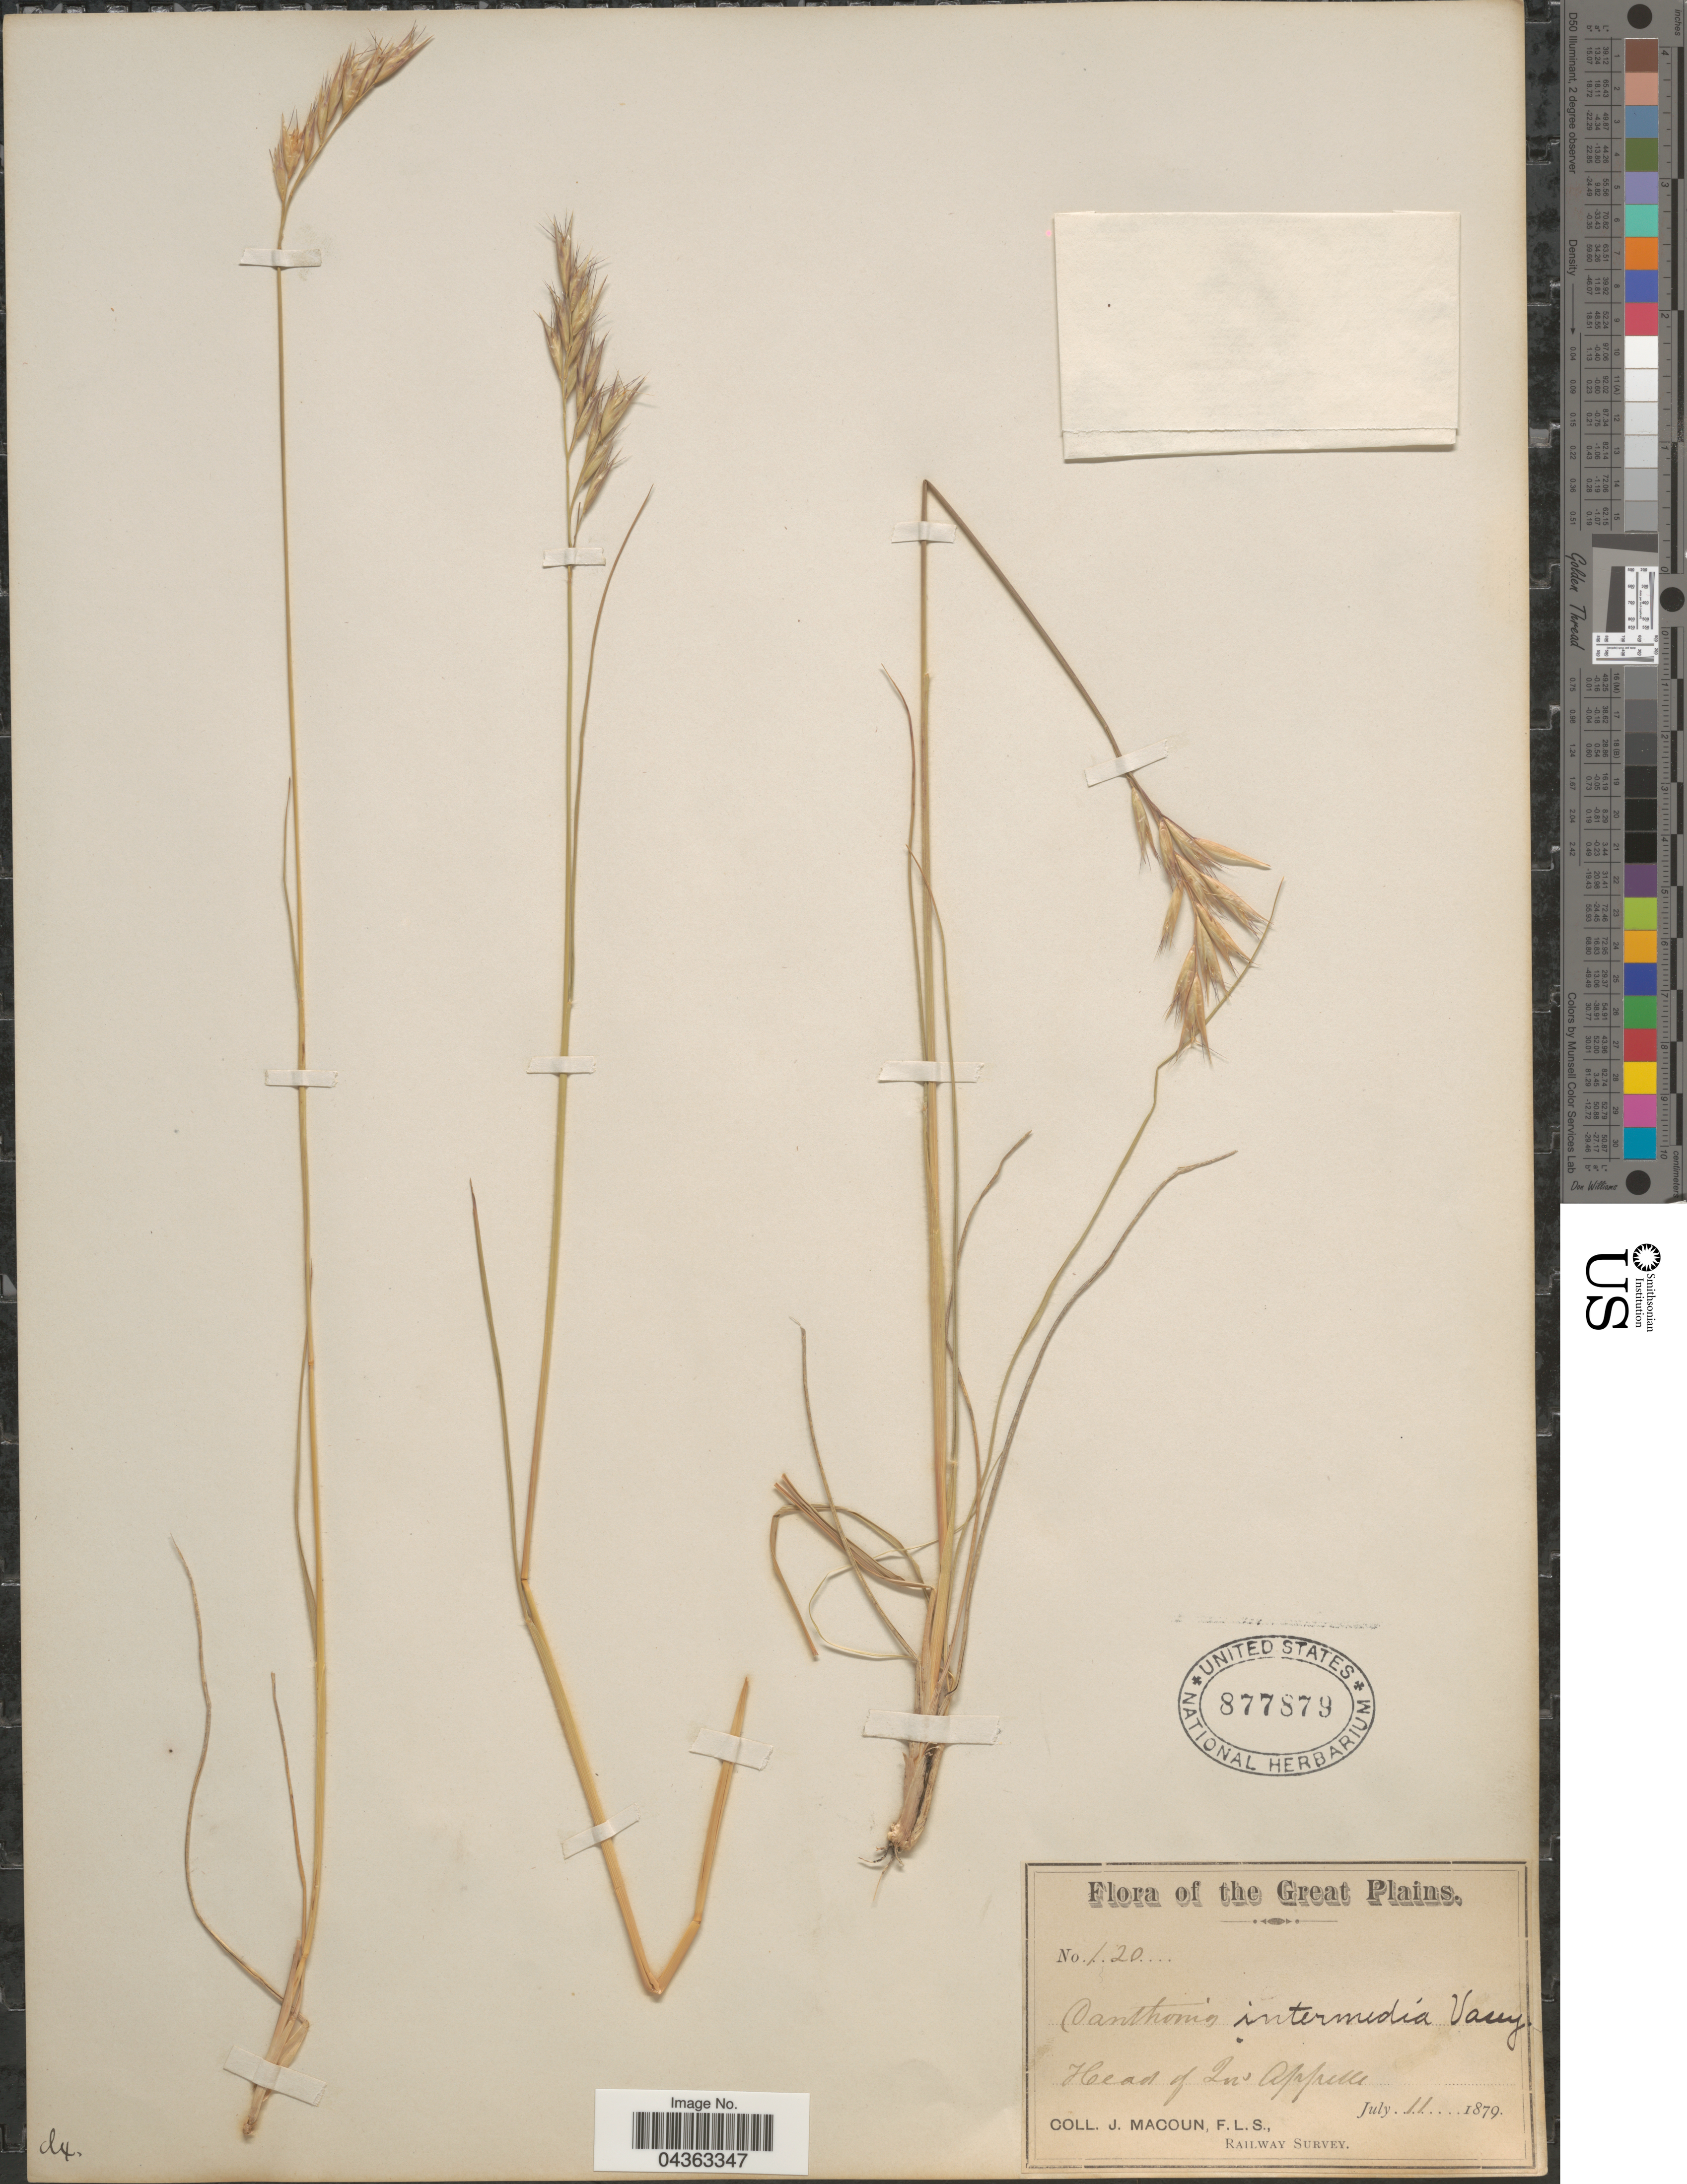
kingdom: Plantae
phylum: Tracheophyta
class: Liliopsida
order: Poales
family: Poaceae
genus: Danthonia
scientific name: Danthonia intermedia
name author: Vasey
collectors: J. Macoun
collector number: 120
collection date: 1879-07-11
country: Canada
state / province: Saskatchewan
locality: The Great Plains. Head of Qu'Appelle. Railway Survey.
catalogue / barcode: US 877879